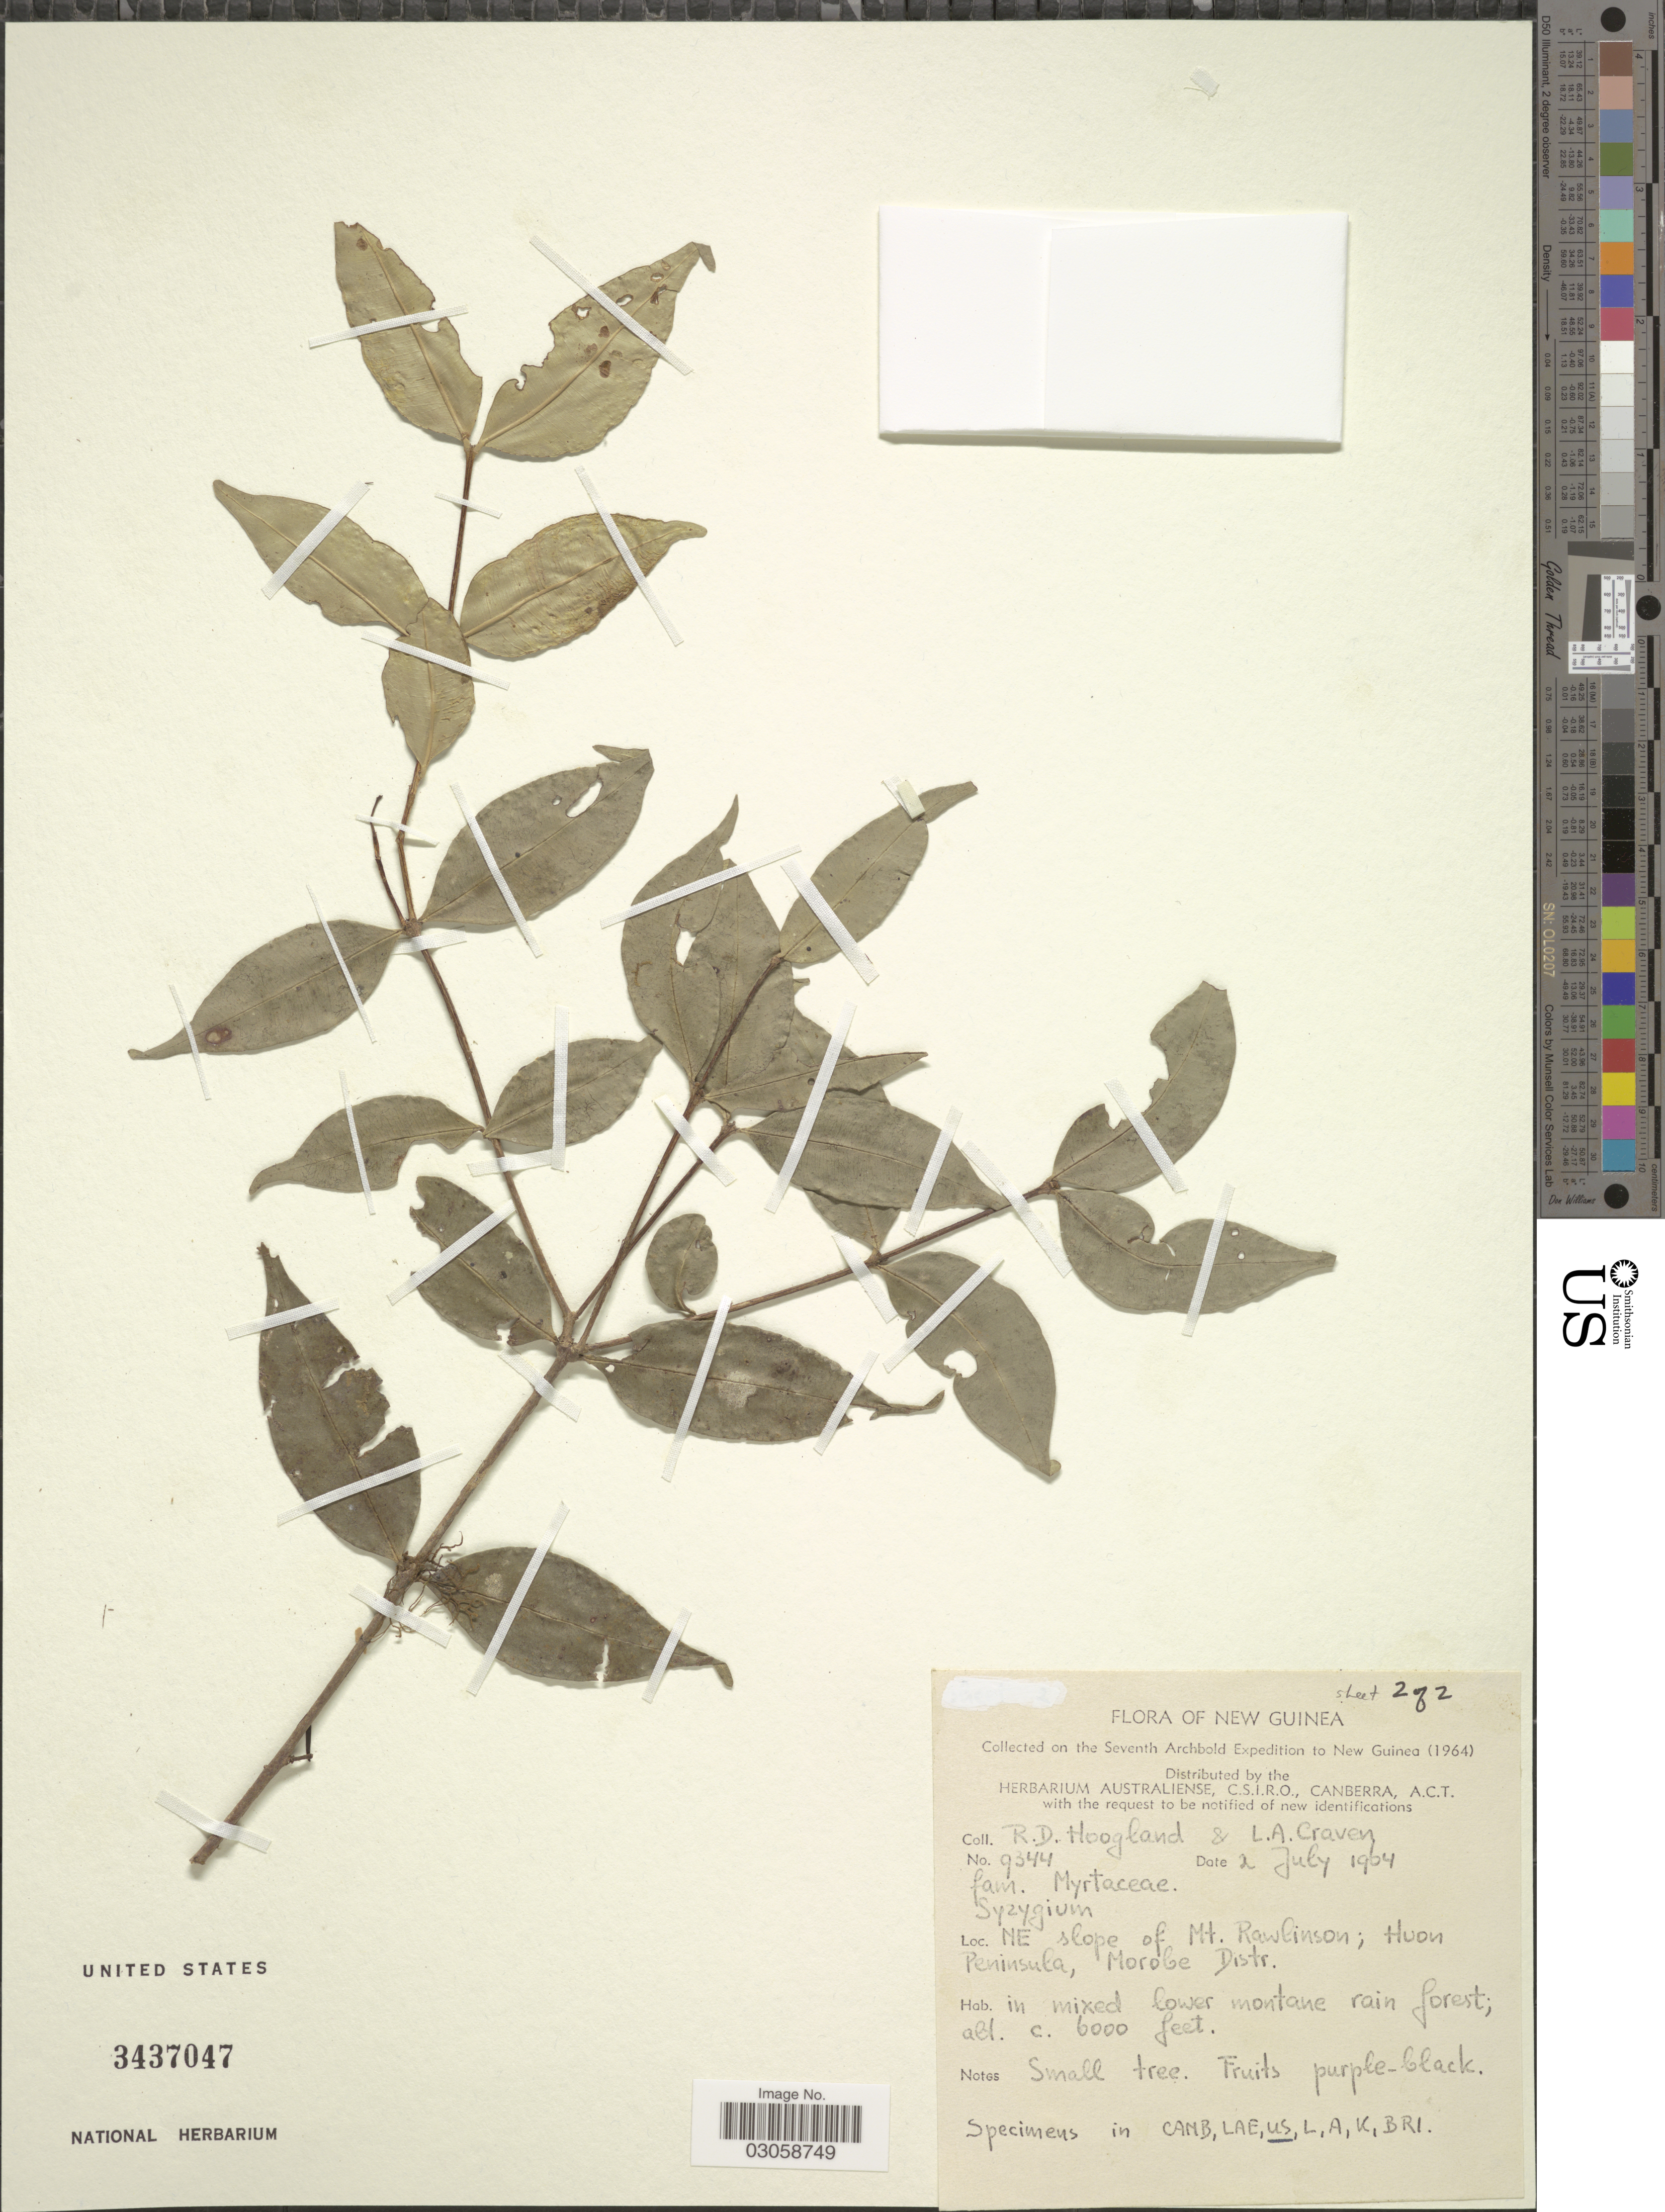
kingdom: Plantae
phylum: Tracheophyta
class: Magnoliopsida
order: Myrtales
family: Myrtaceae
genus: Syzygium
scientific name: Syzygium leptopodium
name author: Merr. & L.M. Perry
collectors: R. D. Hoogland & L. A. Craven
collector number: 9344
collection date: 1904-07-02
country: Papua New Guinea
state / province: Morobe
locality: New Guinea. NE slope of Mt. Rawlinson; Huon Peninsula, Morobe Distr.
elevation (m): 1829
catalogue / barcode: US 3437047